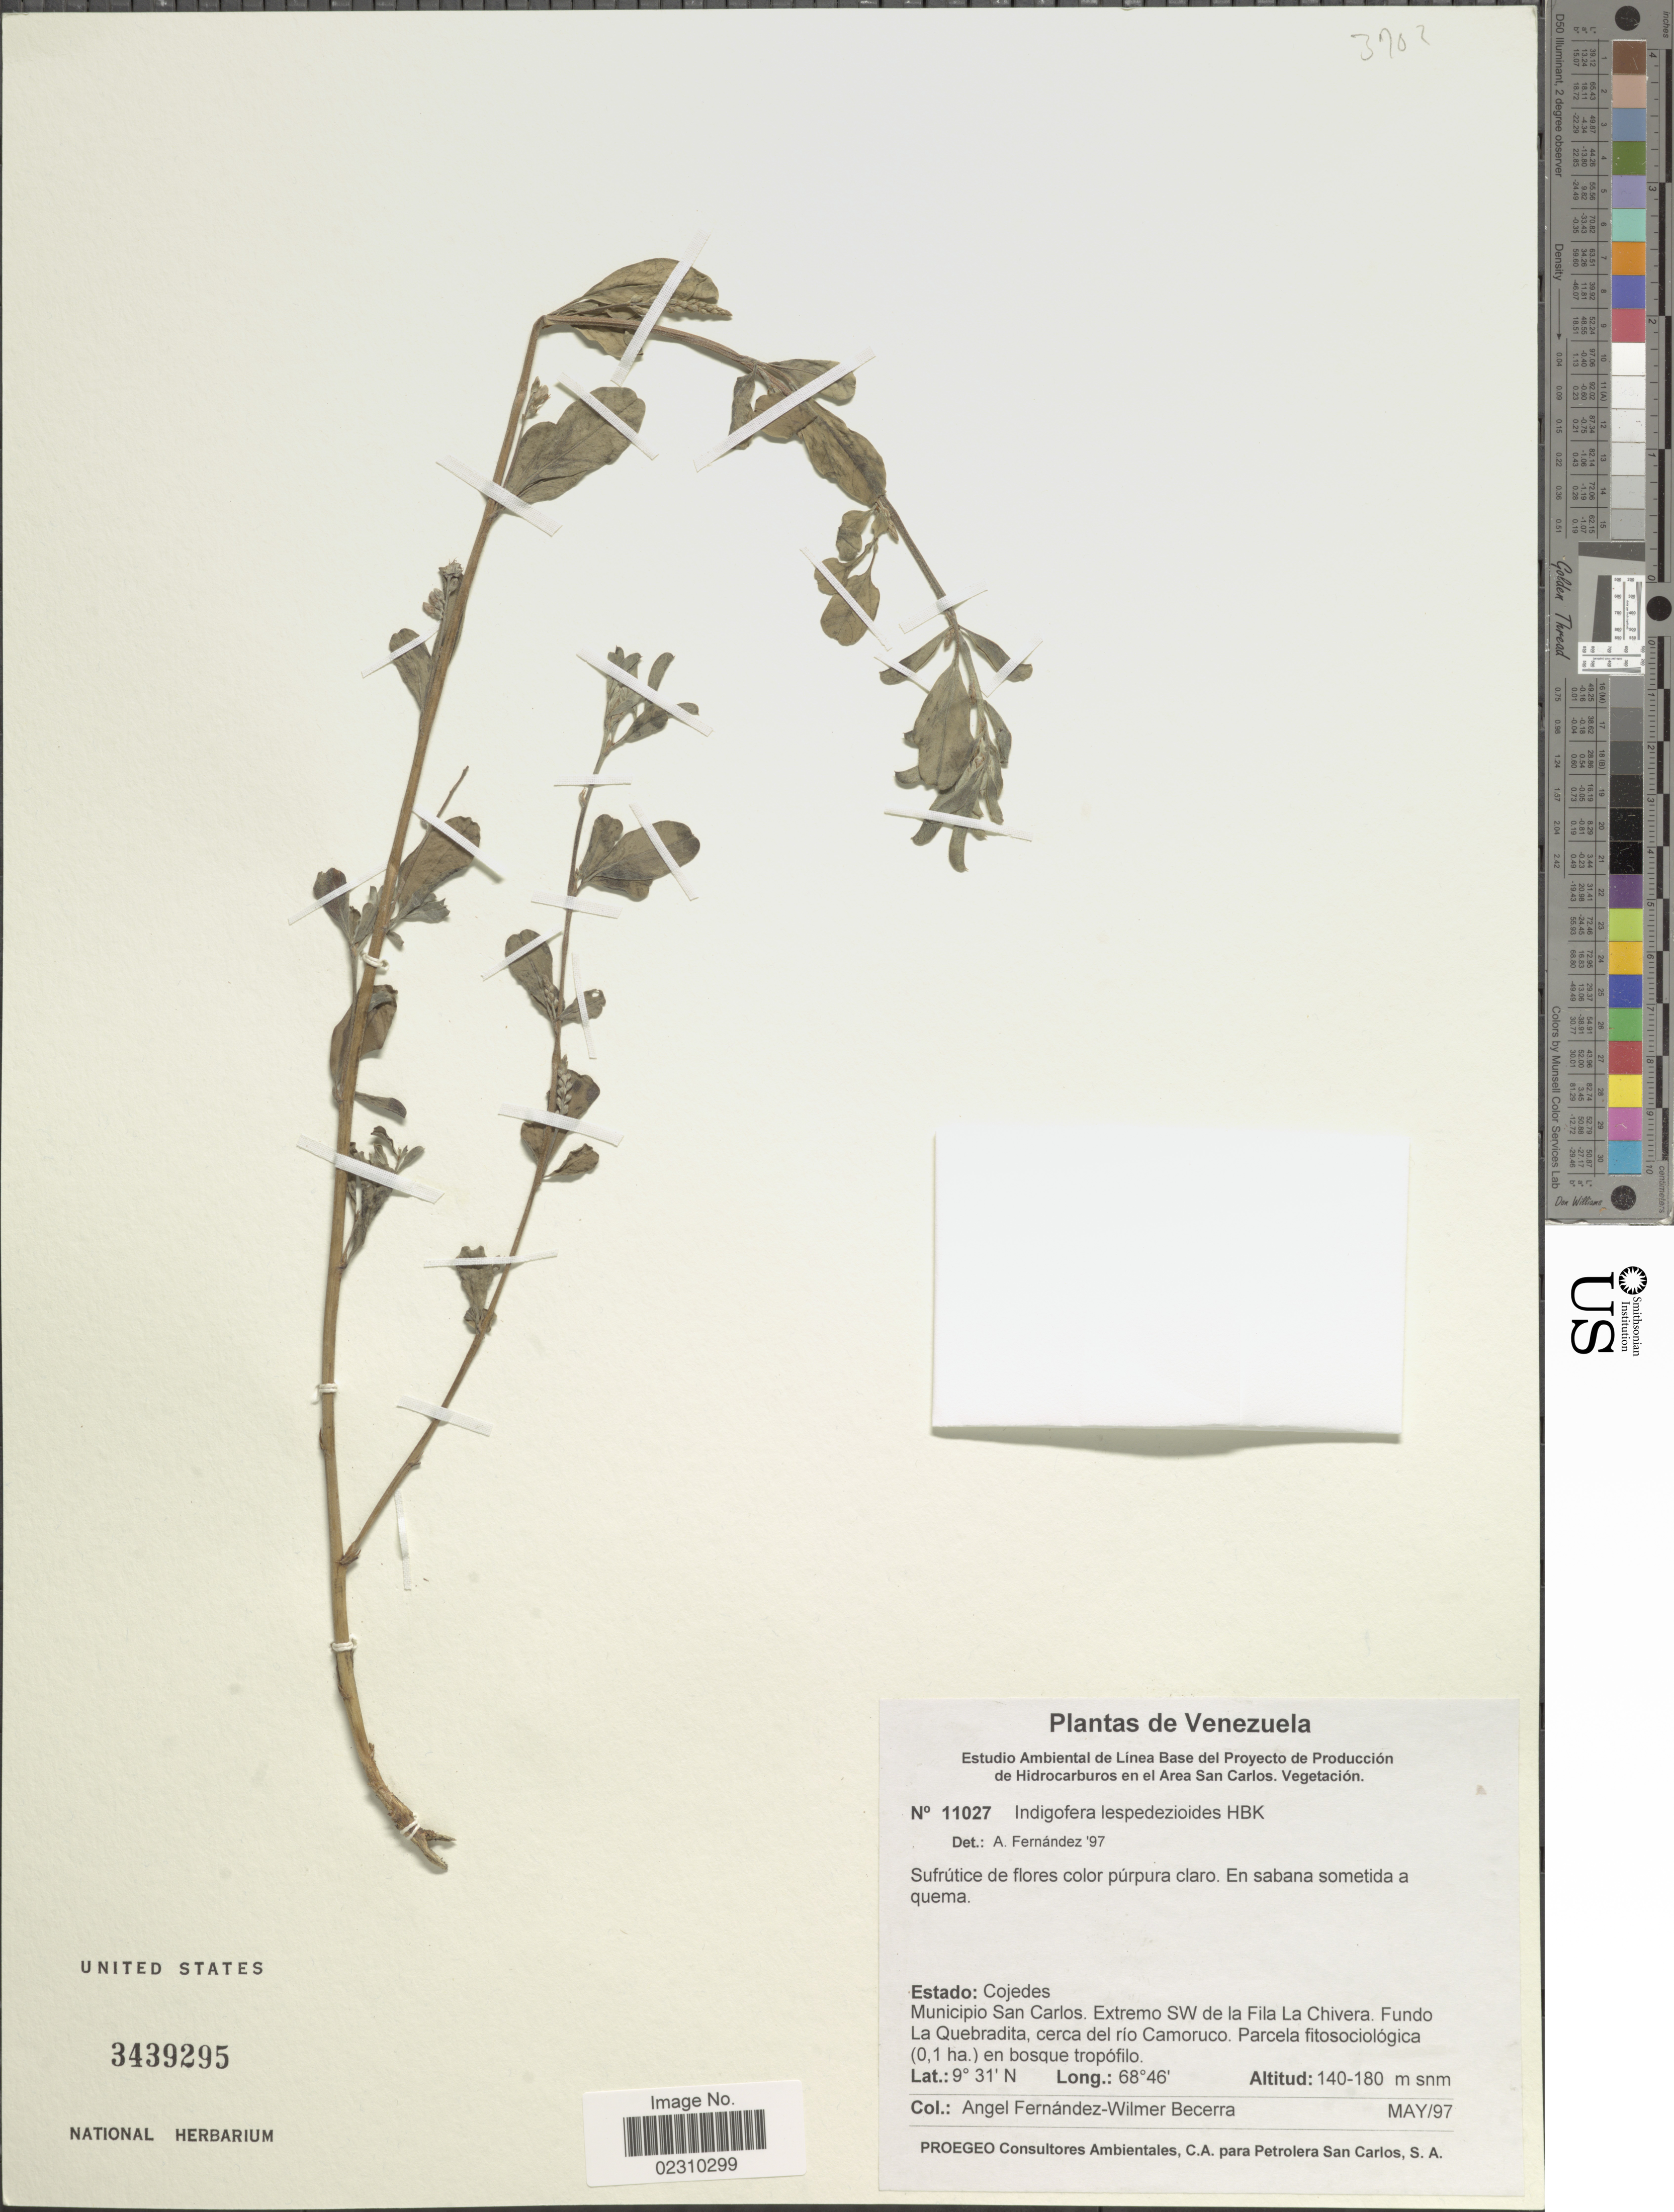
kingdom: Plantae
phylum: Tracheophyta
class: Magnoliopsida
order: Fabales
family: Fabaceae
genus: Indigofera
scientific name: Indigofera lespedezioides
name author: Kunth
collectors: Á. Fernández & W. Becerra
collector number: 11027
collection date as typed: Transcribed d/m/y: /5/97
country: Venezuela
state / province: Cojedes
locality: Estado: Cojedes, Municpio San Carlos, Extremo SW de la Fila la Chivera. Fundo La Quebradito, Cerca del rio Camouruco.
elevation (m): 140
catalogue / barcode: US 3439295